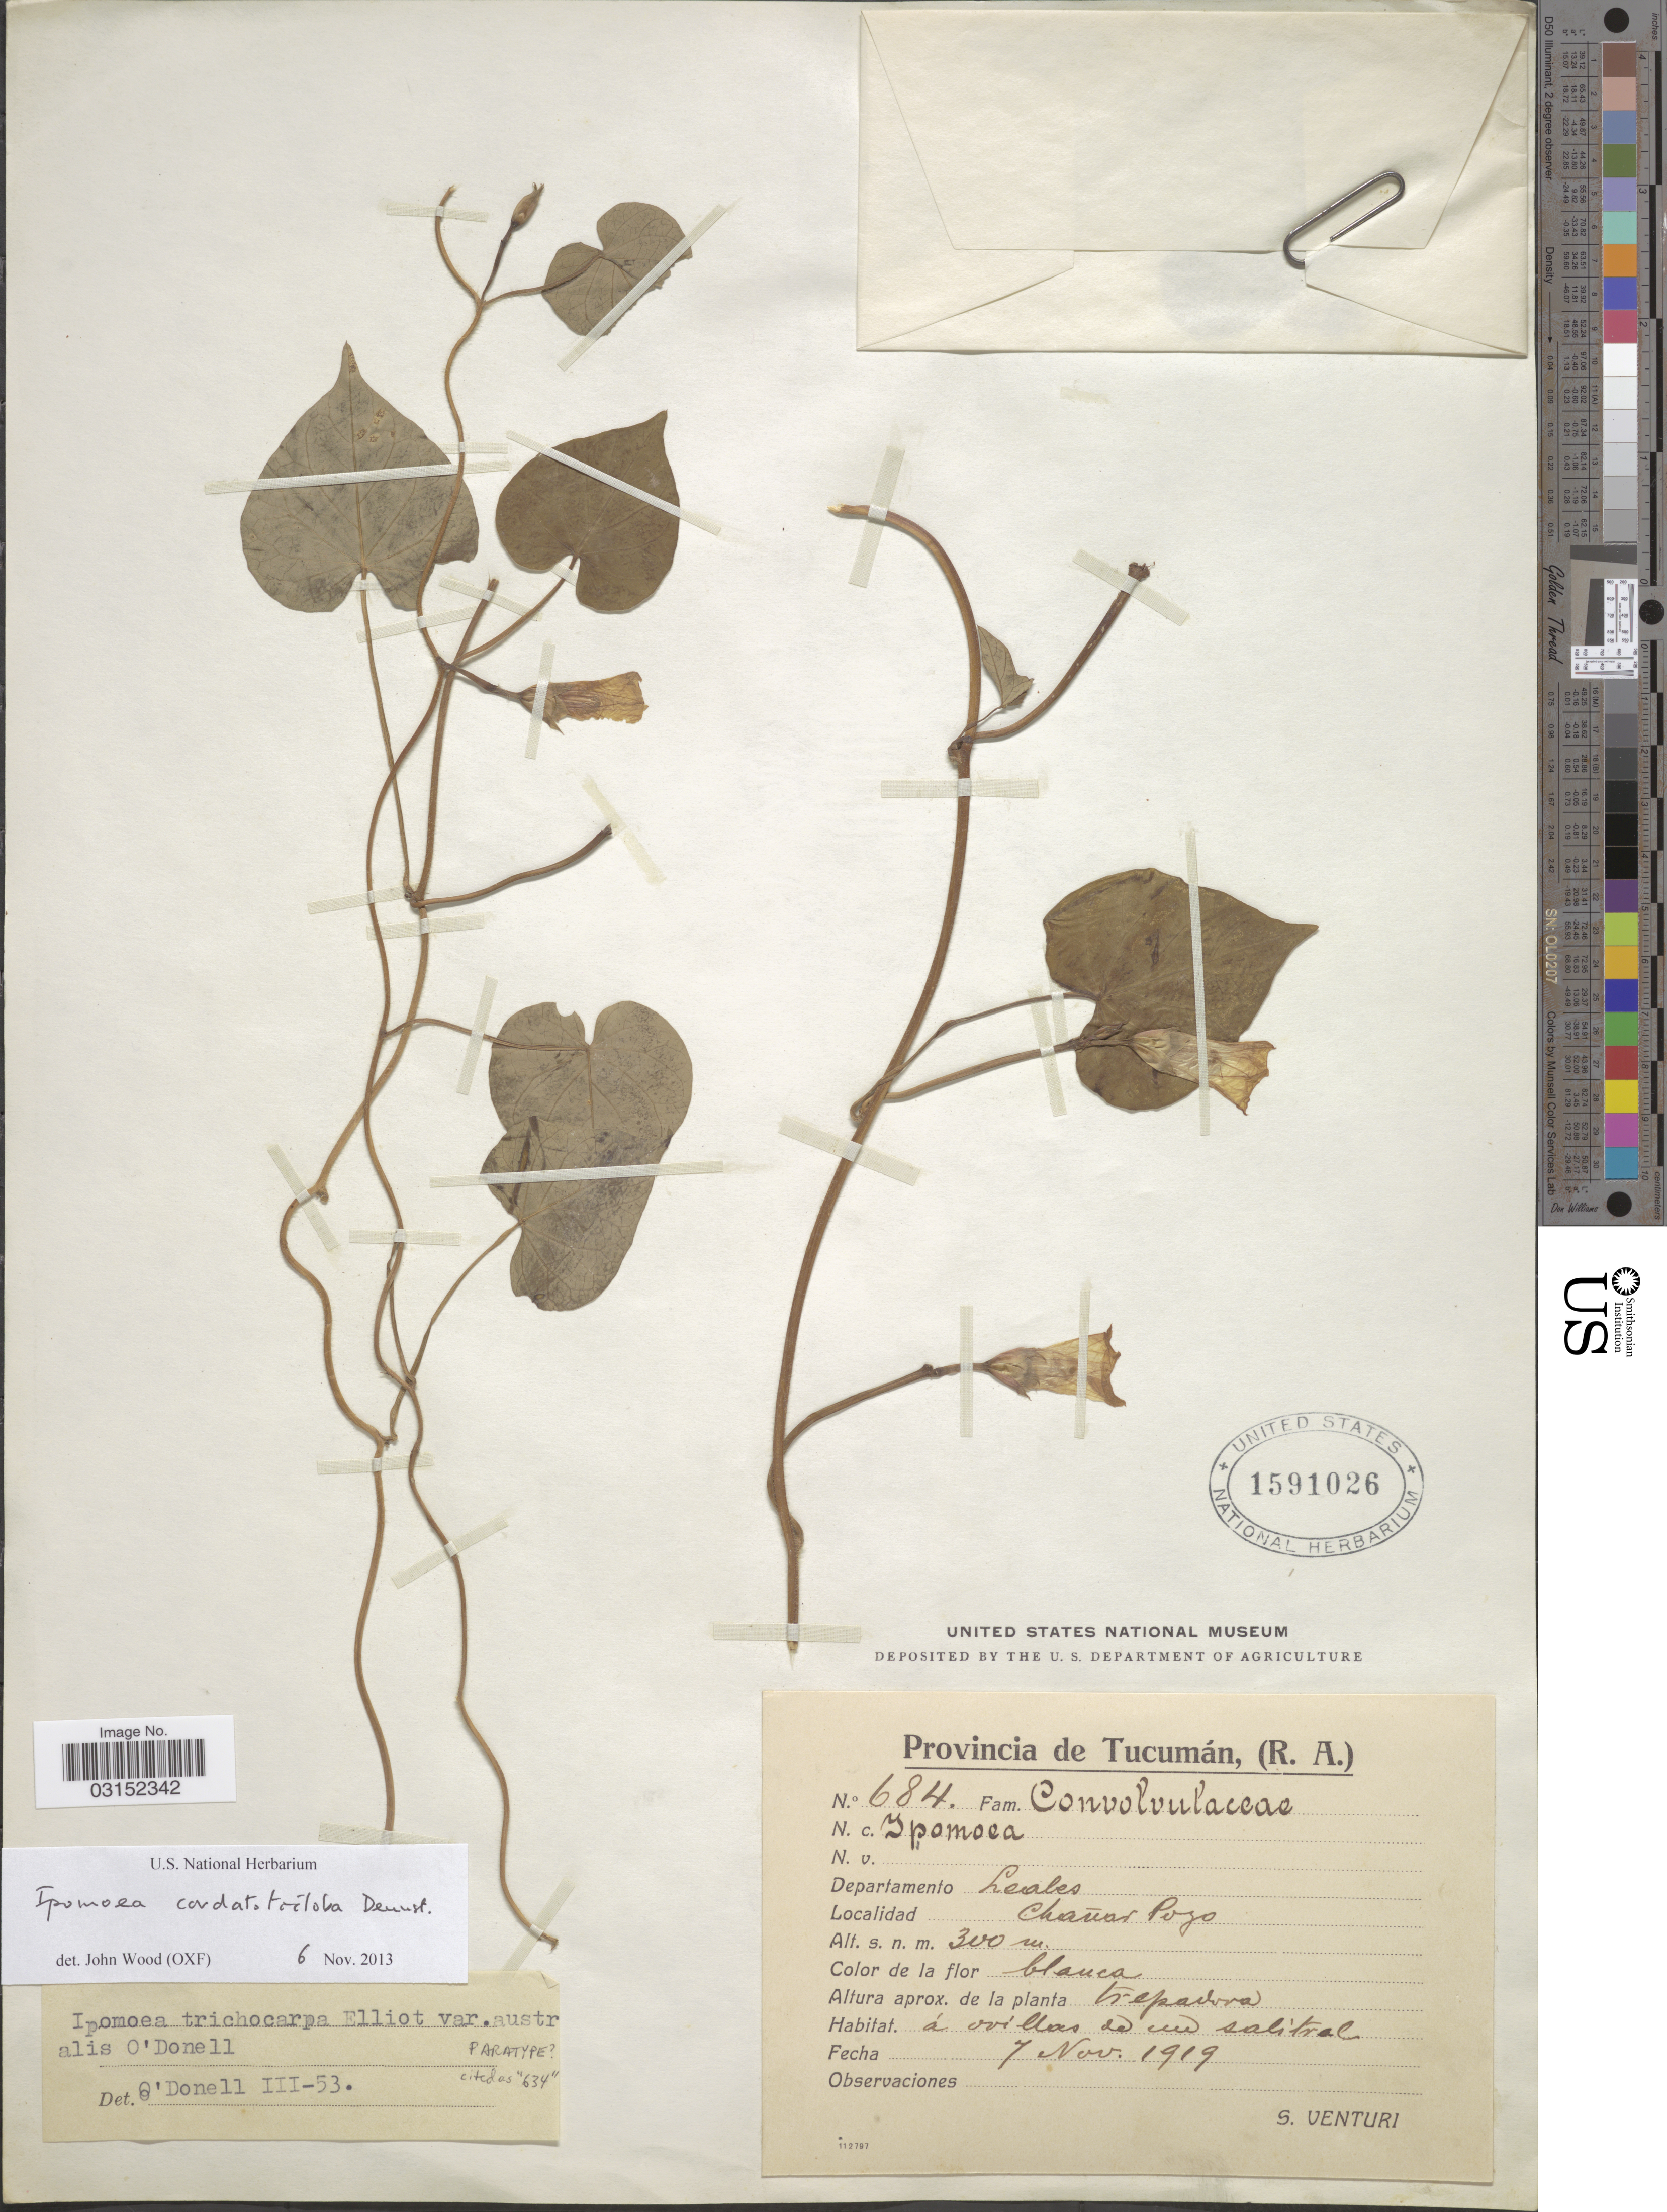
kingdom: Plantae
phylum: Tracheophyta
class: Magnoliopsida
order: Solanales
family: Convolvulaceae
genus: Ipomoea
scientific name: Ipomoea cordatotriloba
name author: Dennst.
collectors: S. Venturi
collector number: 684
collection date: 1919-11-07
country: Argentina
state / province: Tucuman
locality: Provincia de Tucumán, (R.A.) Departamento Leales, Chanar Pozo.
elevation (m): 300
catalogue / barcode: US 1591026